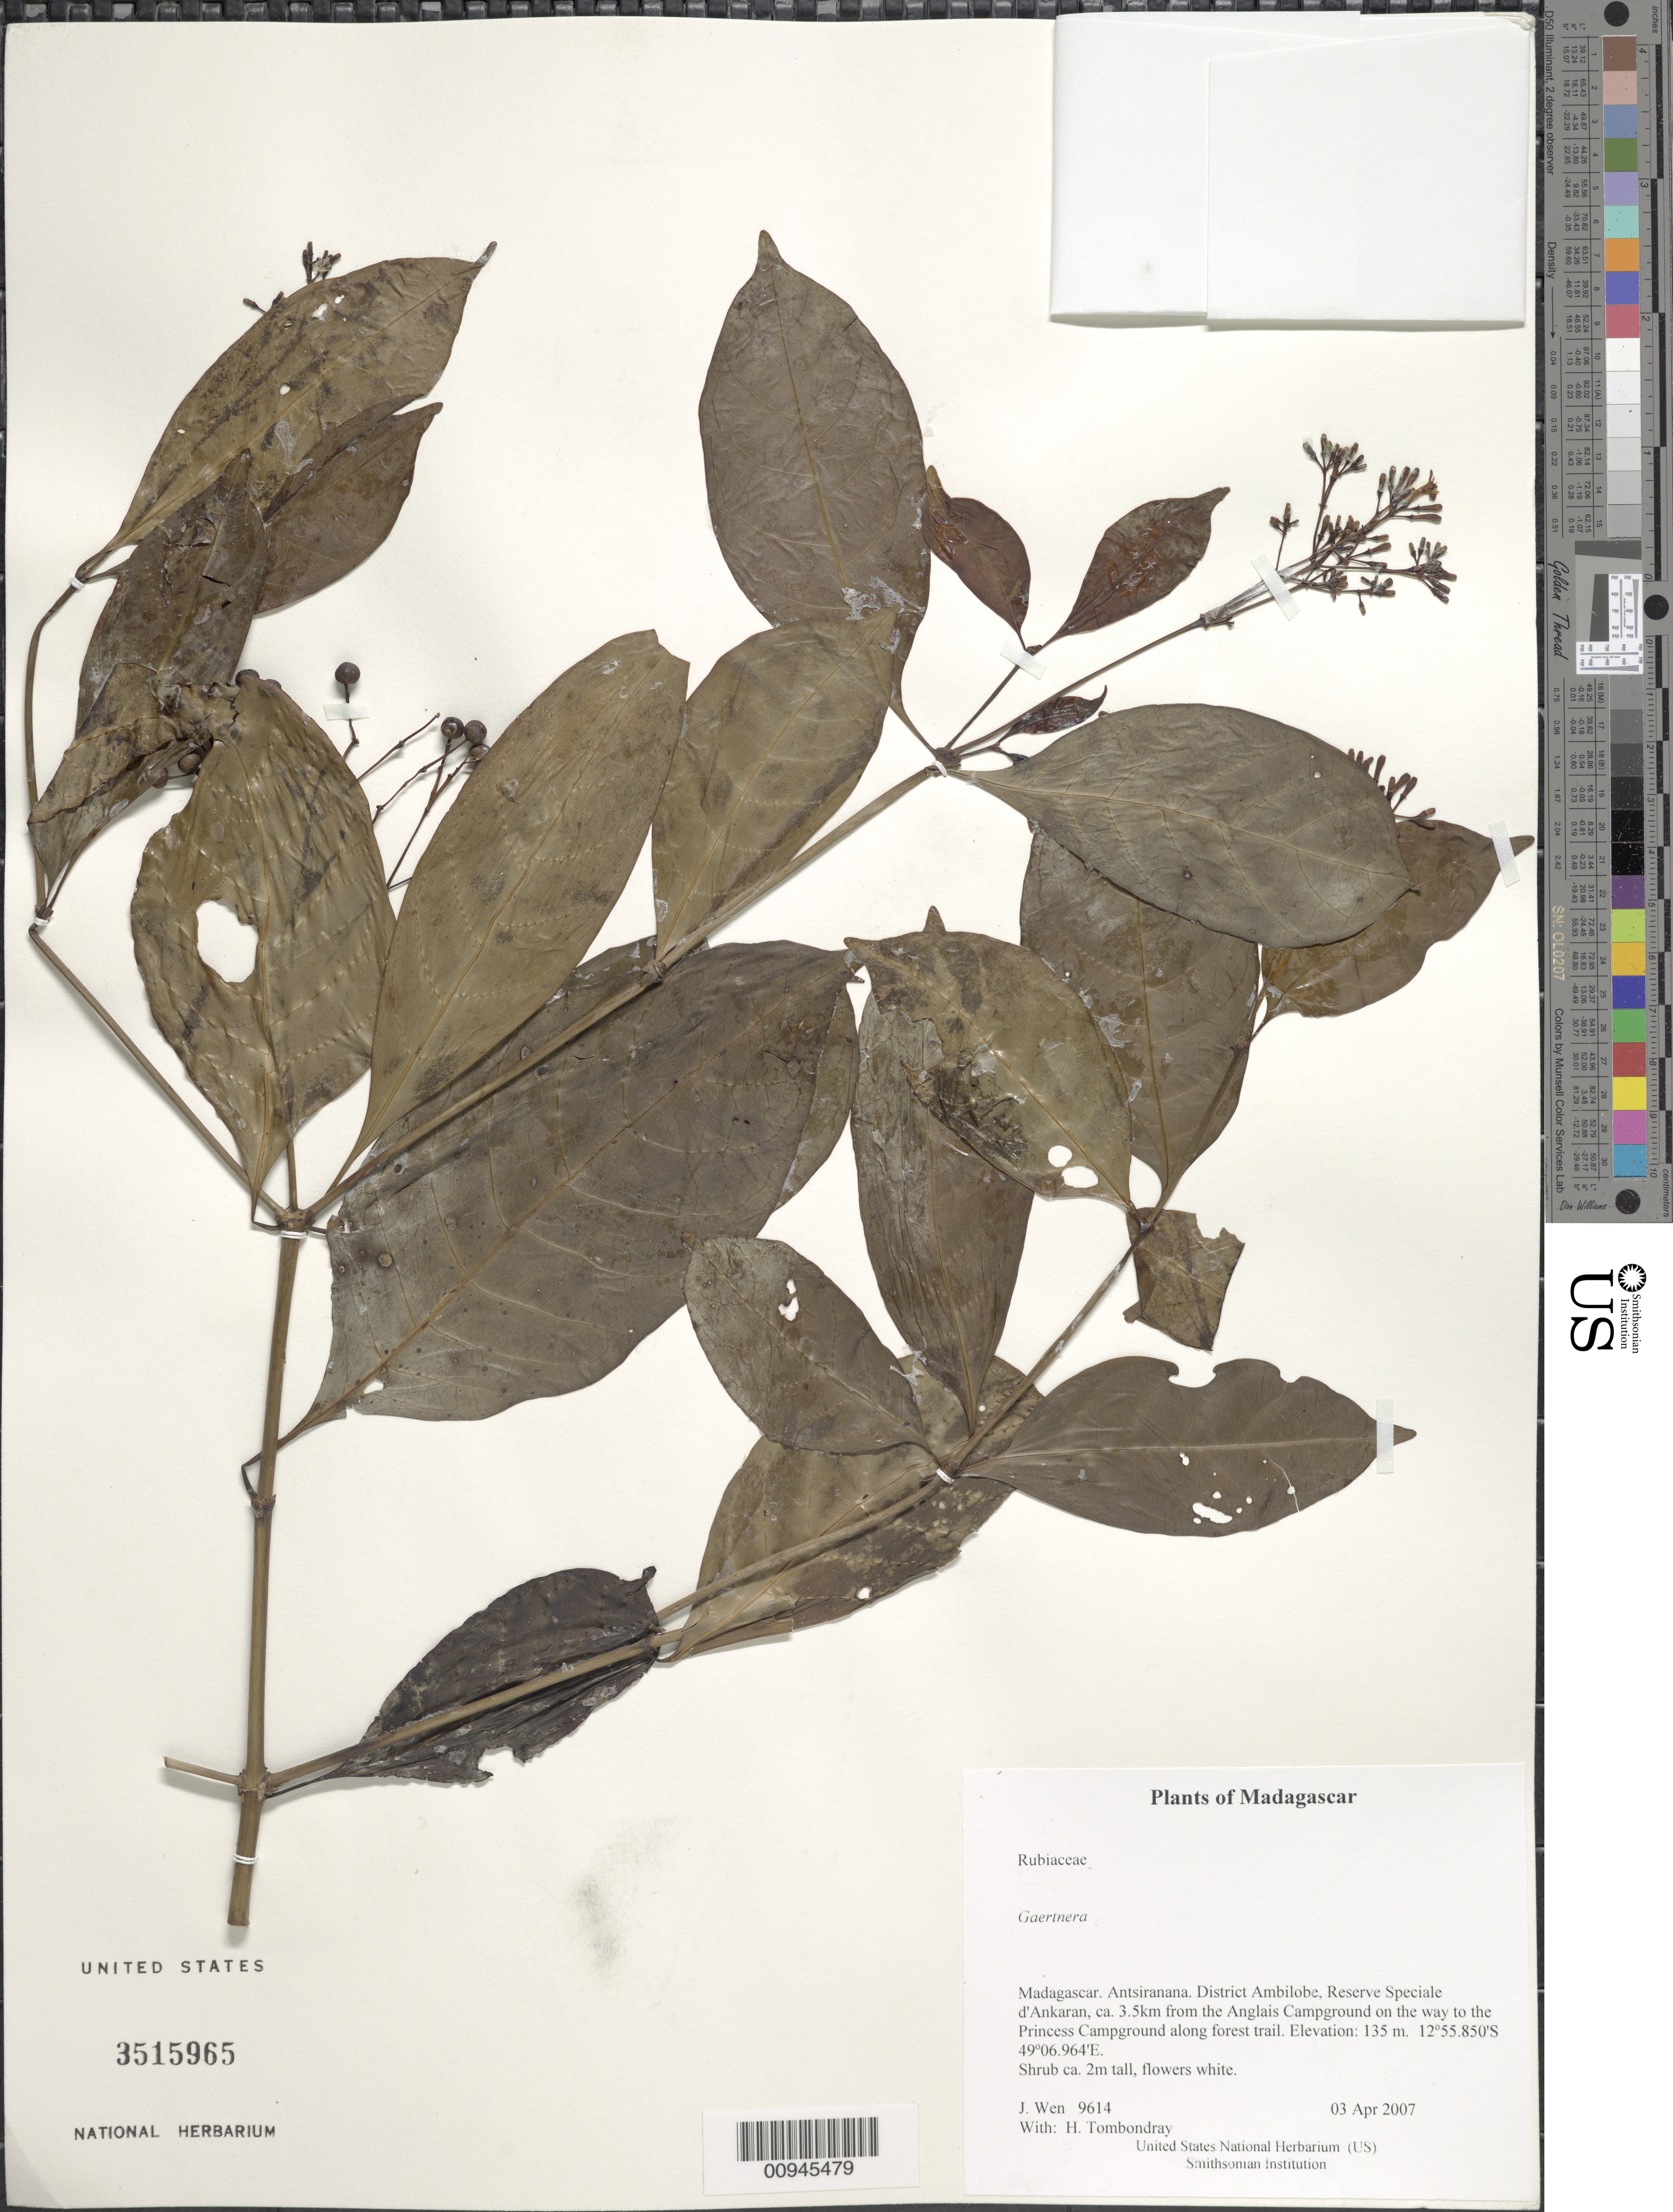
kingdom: Plantae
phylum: Tracheophyta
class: Magnoliopsida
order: Gentianales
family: Rubiaceae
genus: Gaertnera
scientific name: Gaertnera sp.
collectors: J. Wen & H. Tombondray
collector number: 9614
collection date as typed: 03 Apr 2007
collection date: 2007-04-03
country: Madagascar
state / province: Diana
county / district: Ambilobe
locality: District Ambilobe, Reserve Speciale d'Ankaran, ca. 3.5km from the Anglais Campground on the way to the Princess Campground along forest trail.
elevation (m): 135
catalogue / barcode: US 3515965